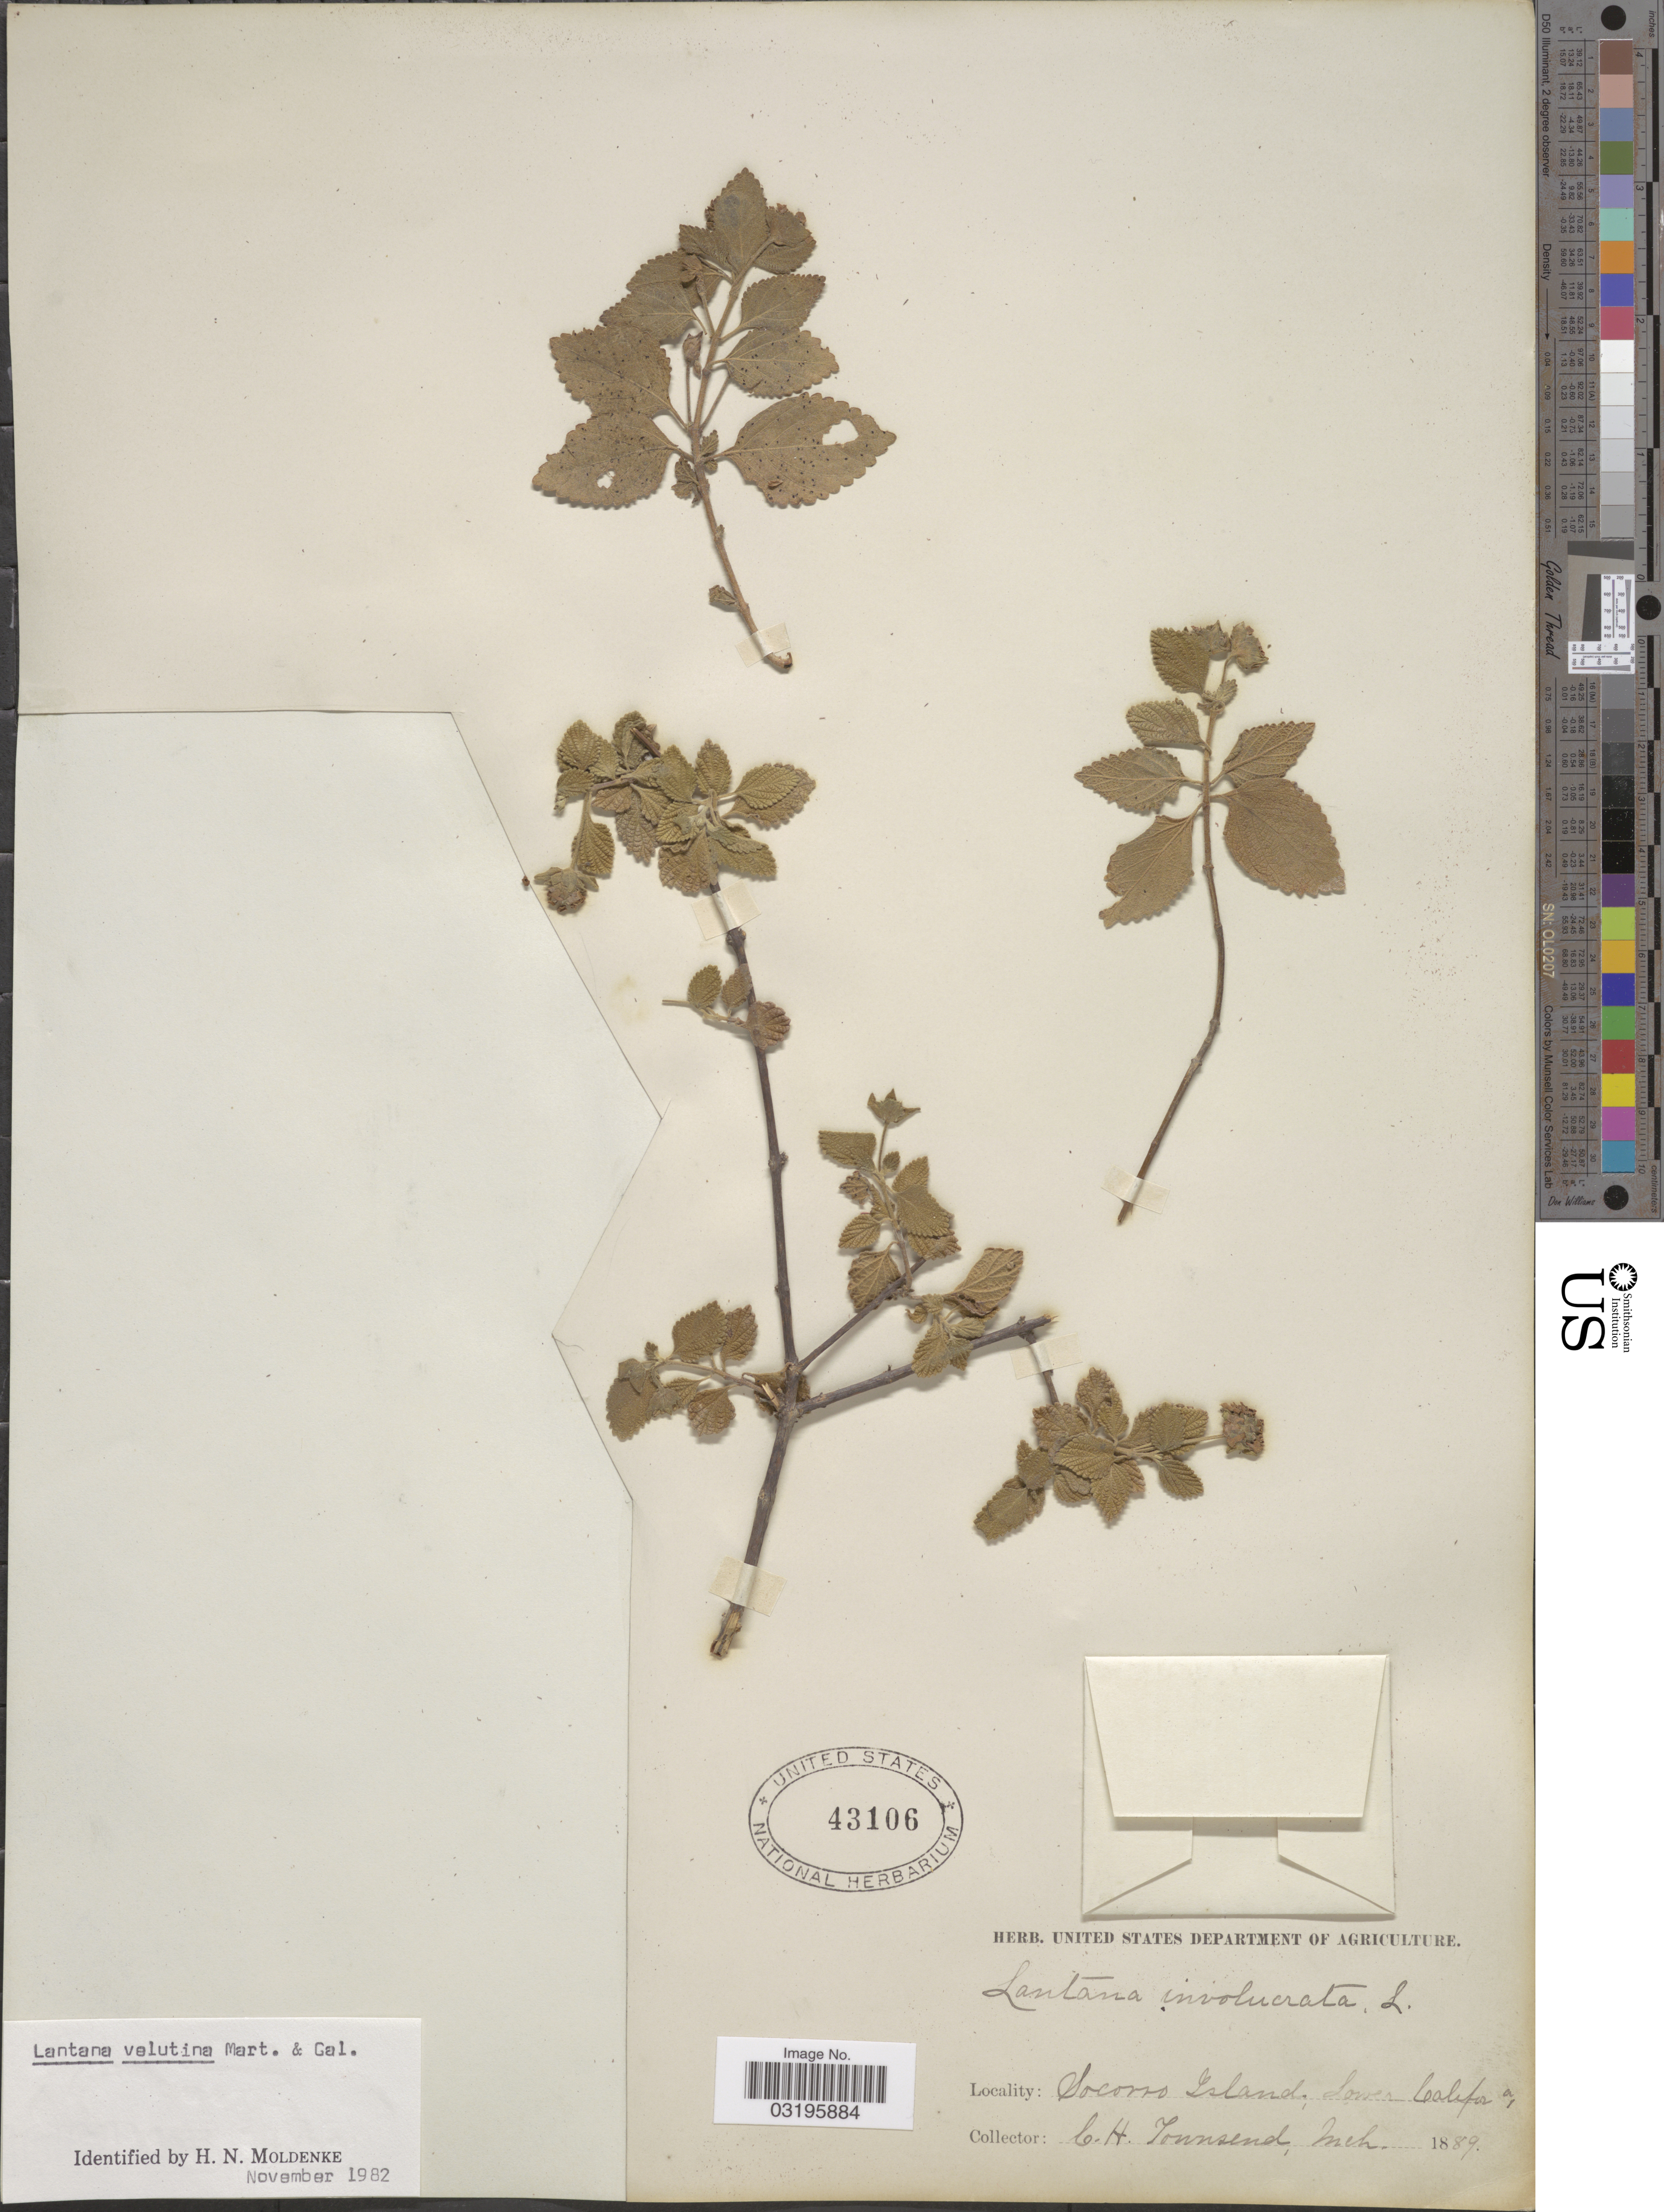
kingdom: Plantae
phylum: Tracheophyta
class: Magnoliopsida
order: Lamiales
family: Verbenaceae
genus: Lantana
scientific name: Lantana velutina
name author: M. Martens & Galeotti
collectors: C. H. Townsend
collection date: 1889-03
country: Mexico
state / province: Colima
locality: Socorro Island, Lower California.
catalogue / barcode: US 43106